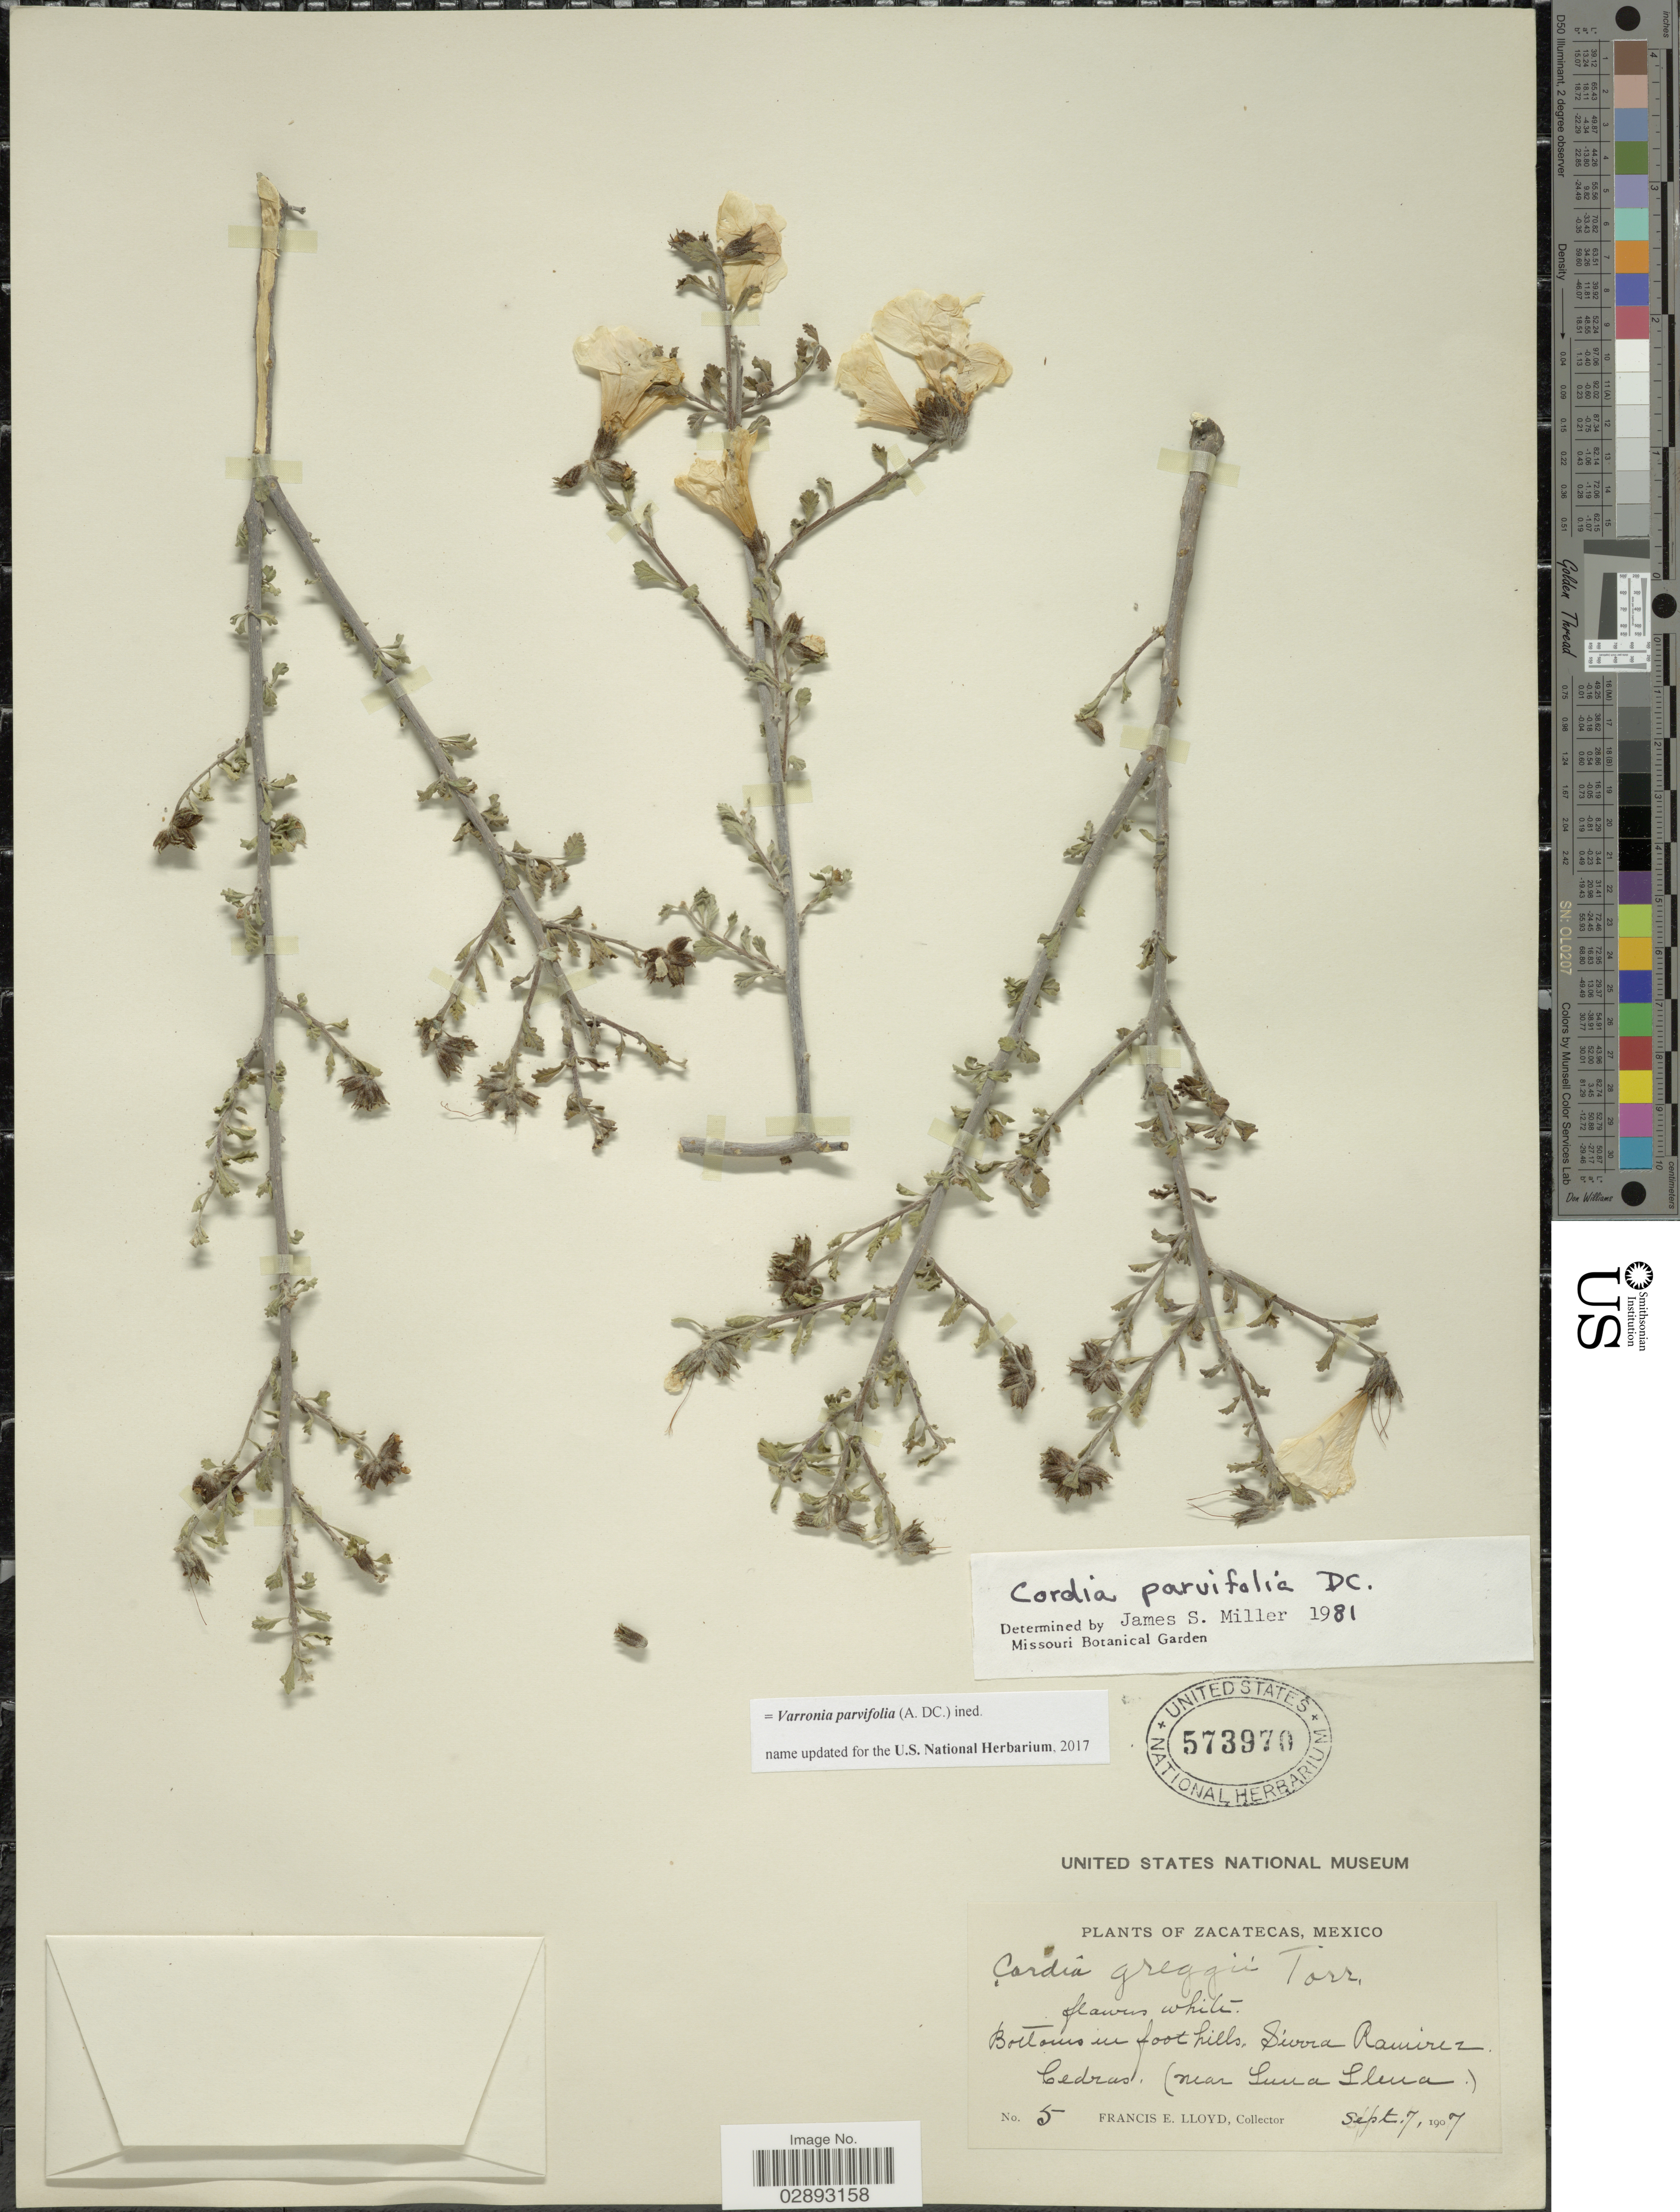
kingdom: Plantae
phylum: Tracheophyta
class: Magnoliopsida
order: Boraginales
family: Cordiaceae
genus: Varronia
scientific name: Varronia parvifolia (A. DC.) ined.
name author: (A. DC.)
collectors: Lloyd, C. E.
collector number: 5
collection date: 1907-09-07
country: Mexico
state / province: Zacatecas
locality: Bottoms in foot hills, Sierra Ramirez. Cedras. (near Lucia Llena).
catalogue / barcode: US 573970